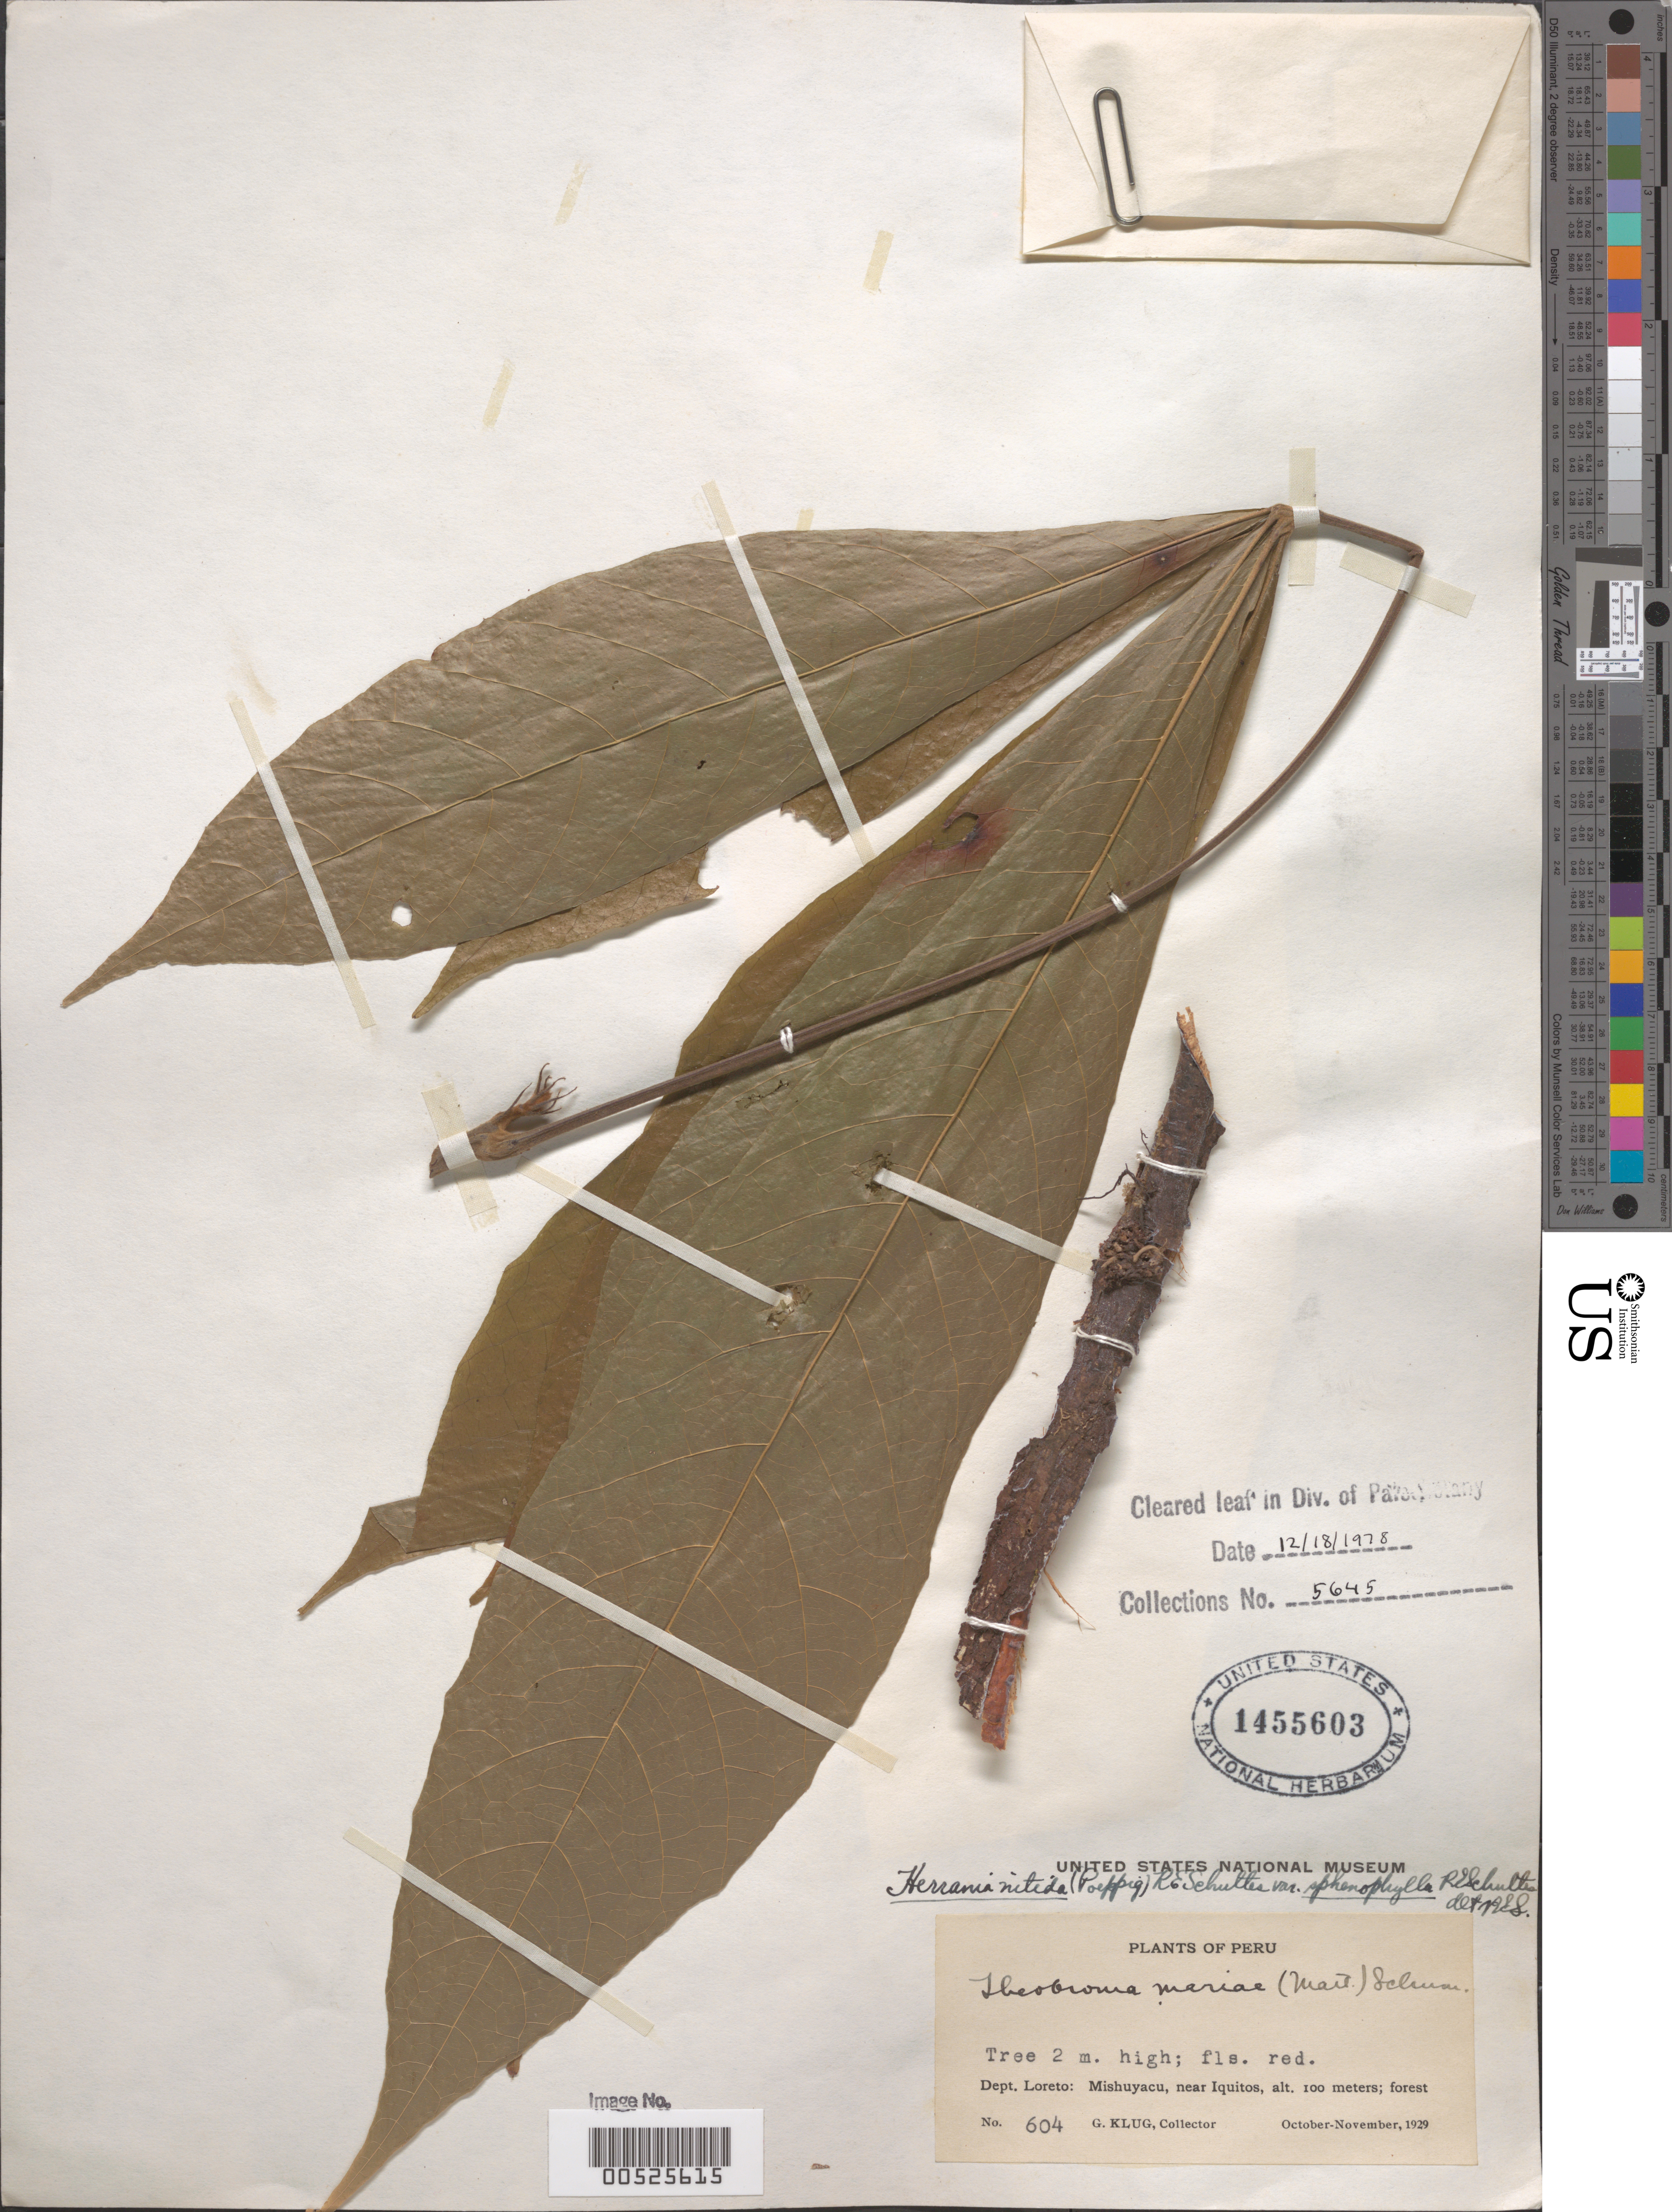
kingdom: Plantae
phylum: Tracheophyta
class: Magnoliopsida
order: Malvales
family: Malvaceae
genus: Herrania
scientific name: Herrania nitida var. sphenophylla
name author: R.E. Schult.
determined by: Schultes, R. E.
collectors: G. Klug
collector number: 604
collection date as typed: Oct 1929 to -- Nov 1929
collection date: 1929-10/1929-11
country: Peru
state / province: Loreto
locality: Mishuyacu, near Iquitos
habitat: forest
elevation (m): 100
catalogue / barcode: US 1455603